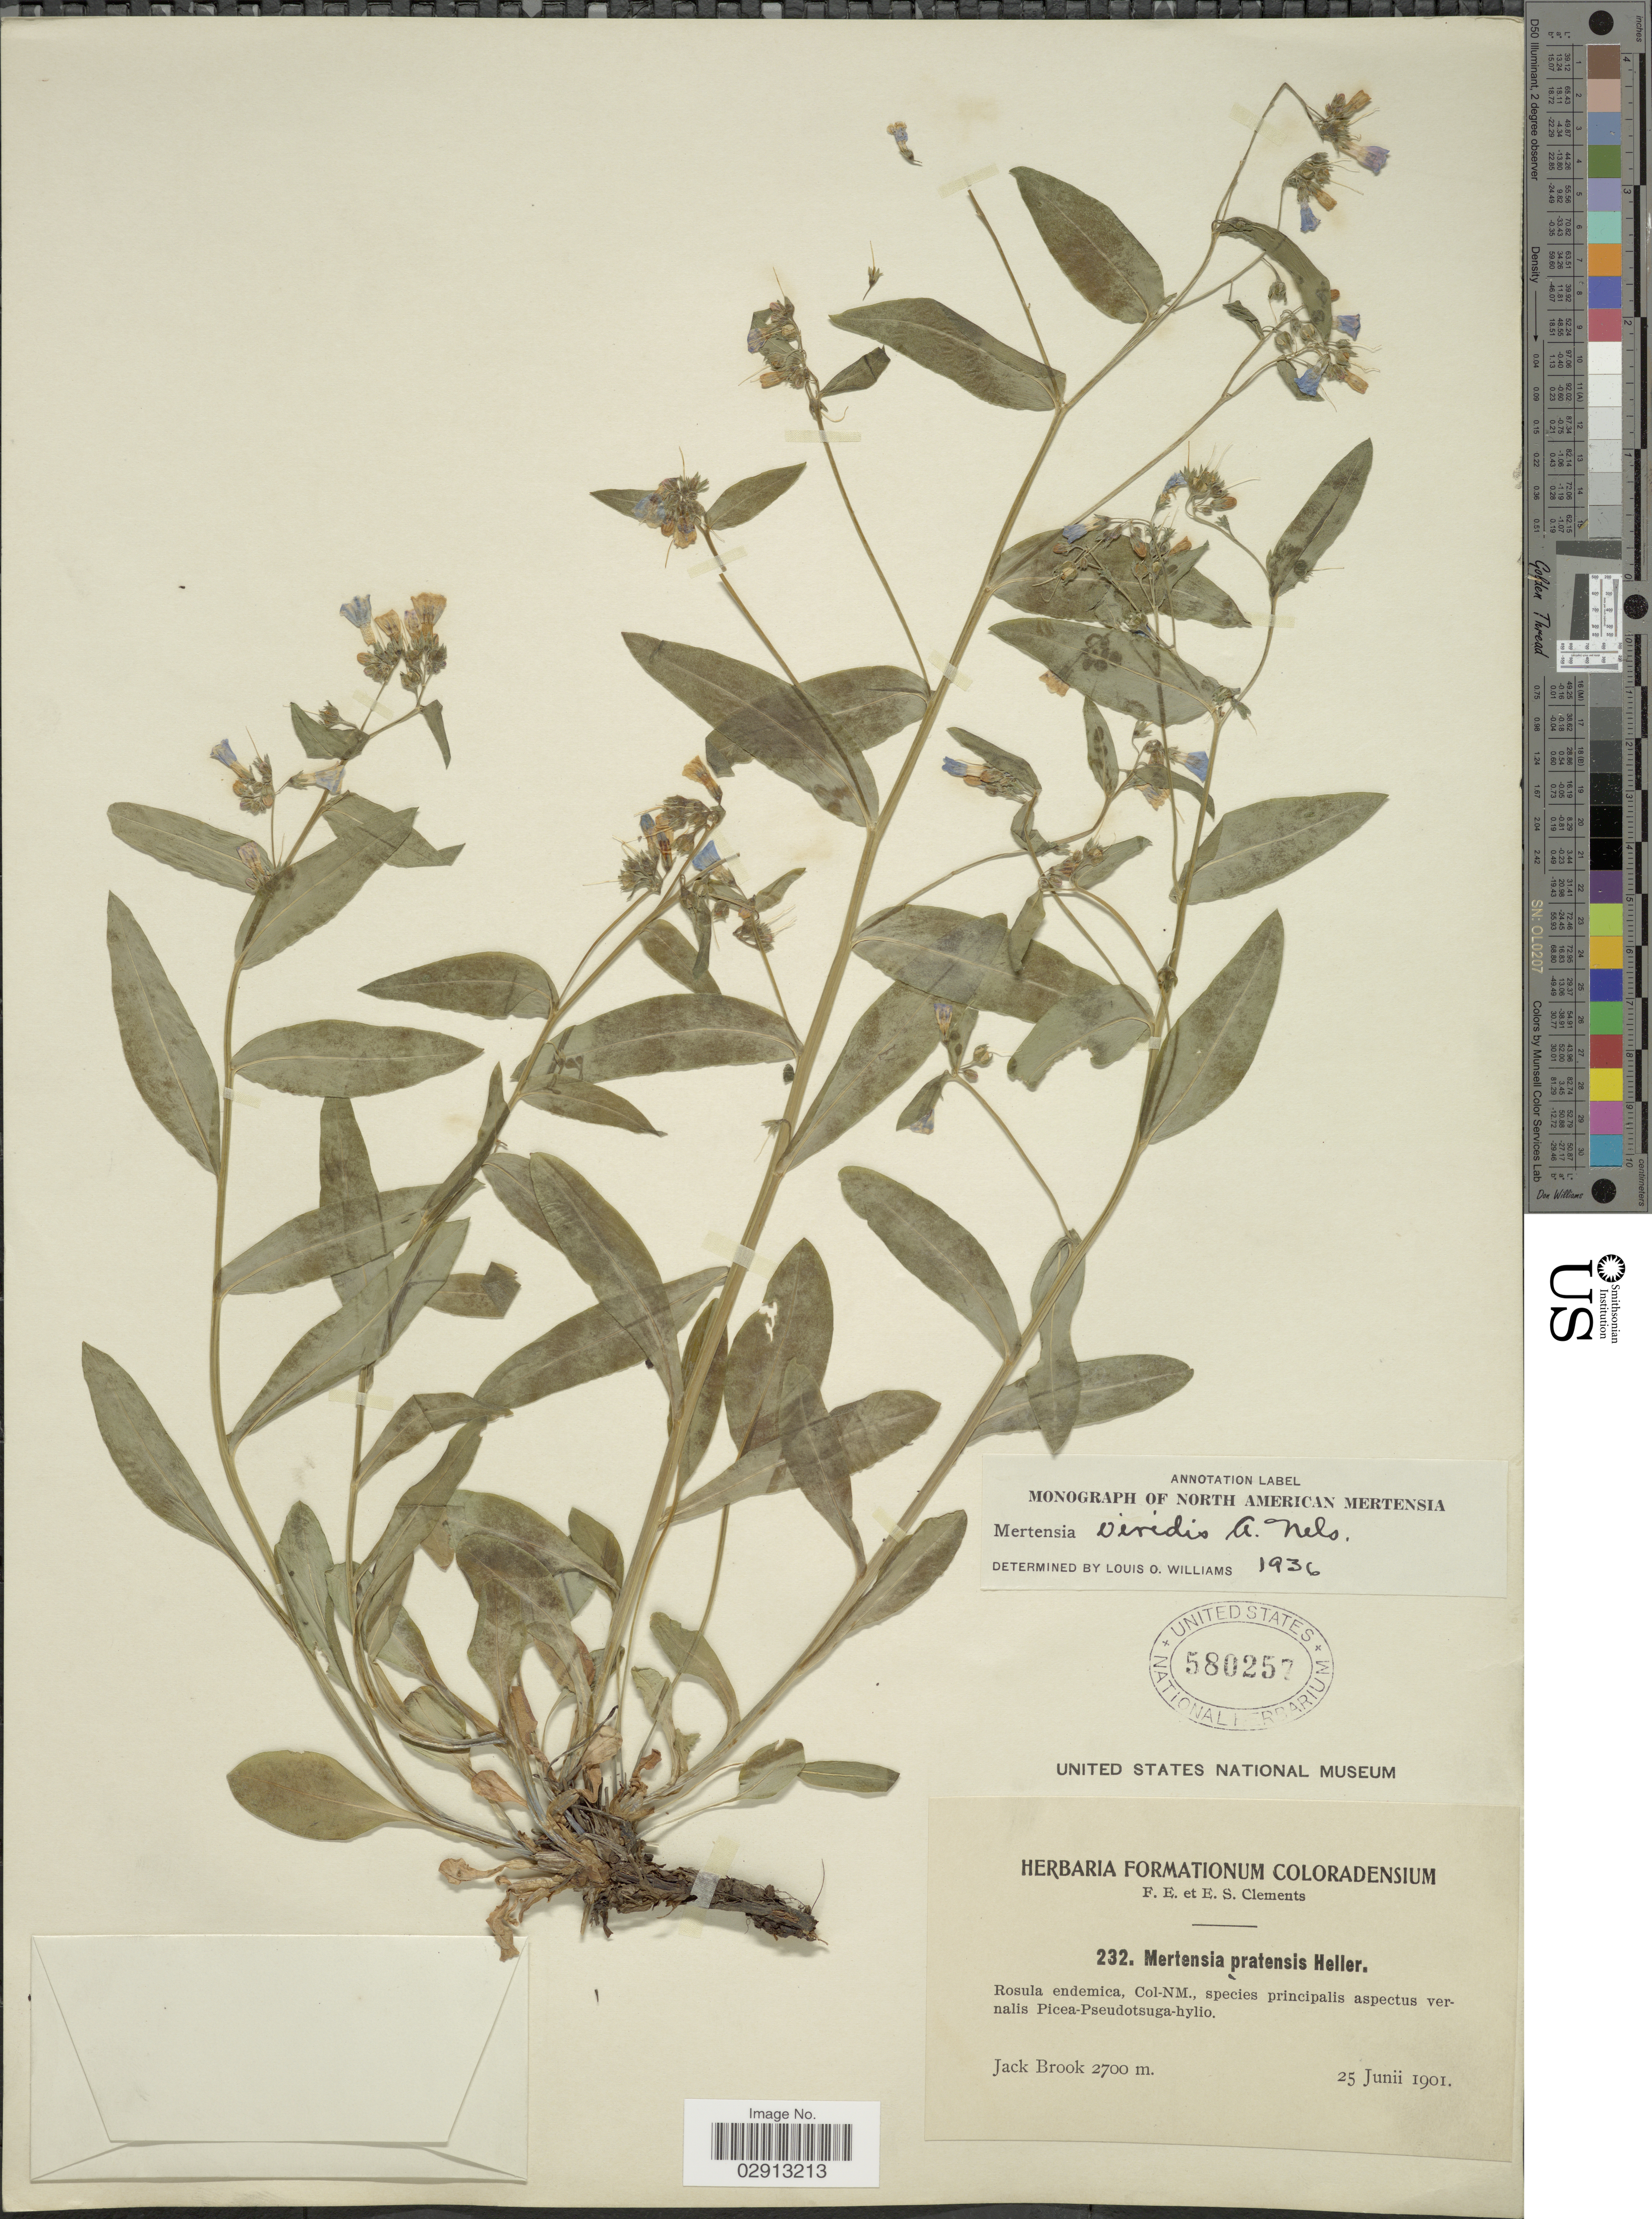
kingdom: Plantae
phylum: Tracheophyta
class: Magnoliopsida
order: Boraginales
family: Boraginaceae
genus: Mertensia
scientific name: Mertensia viridis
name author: (A. Nelson) A. Nelson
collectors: F. E. Clements & E. S. Clements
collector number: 232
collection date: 1901-06-25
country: United States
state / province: Colorado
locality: Jack Brook.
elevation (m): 2700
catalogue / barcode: US 580257